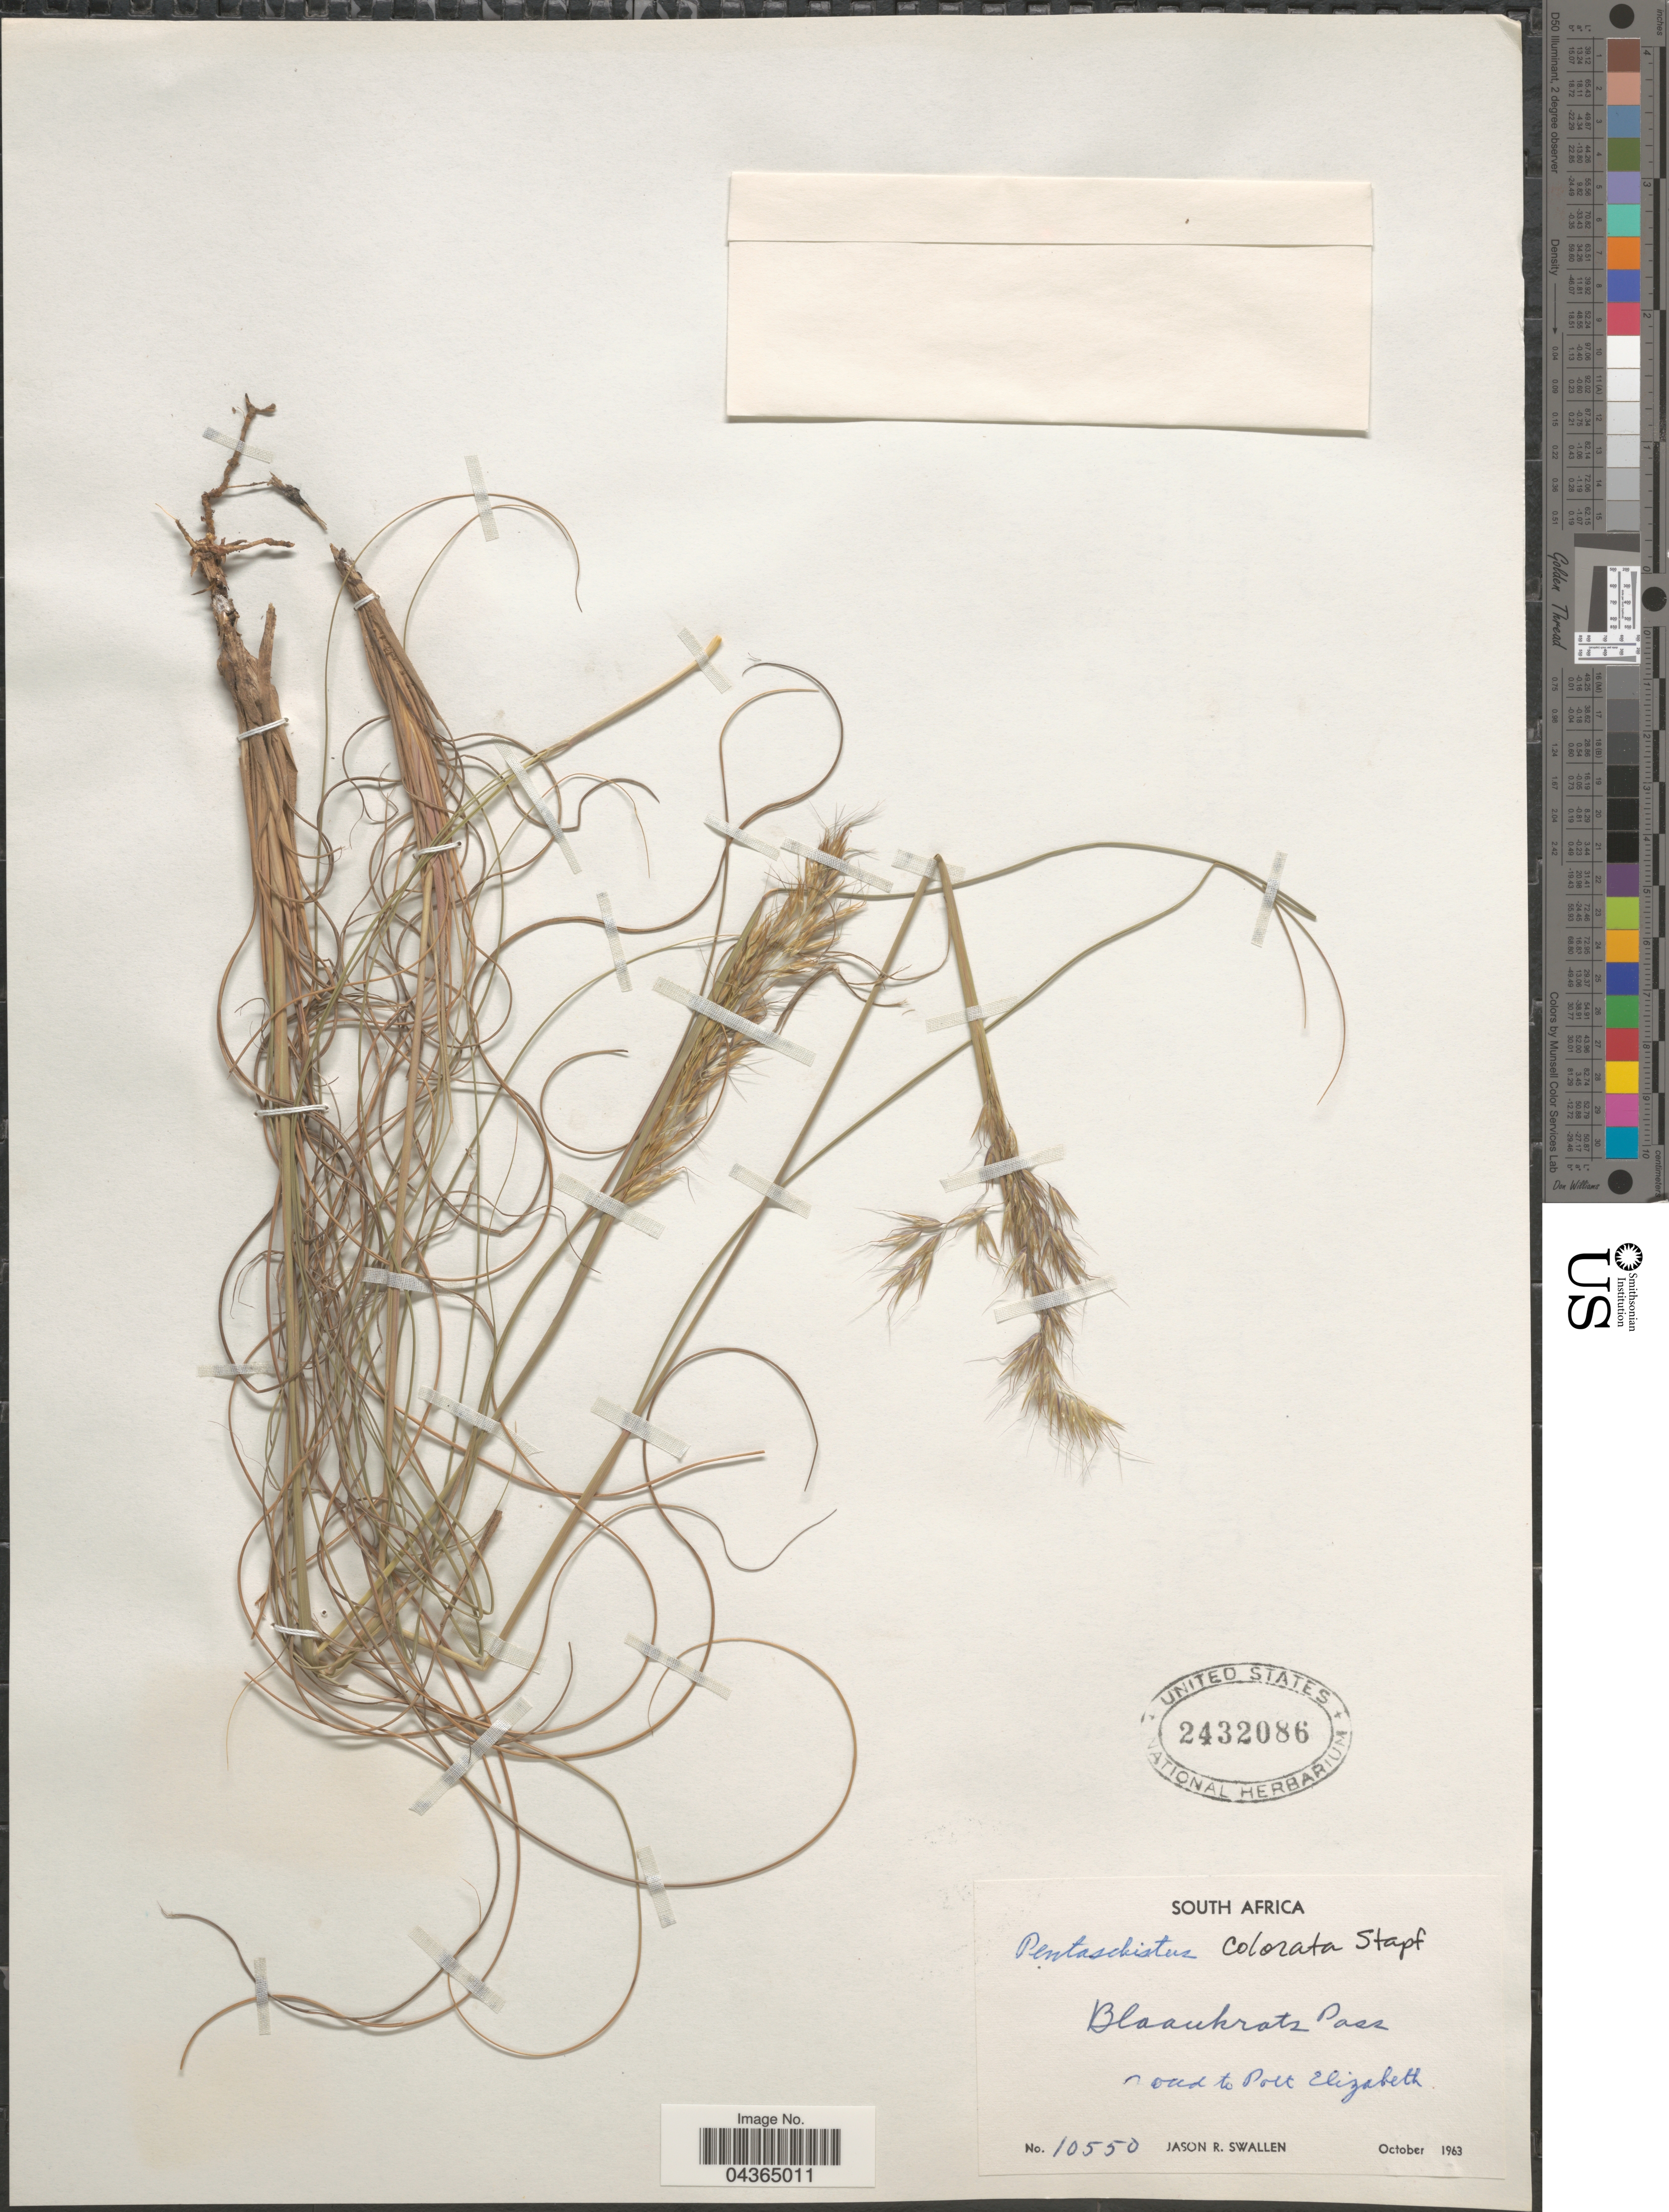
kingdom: Plantae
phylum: Tracheophyta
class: Liliopsida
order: Poales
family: Poaceae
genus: Pentameris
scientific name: Pentameris colorata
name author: (Steud.) Galley & H.P. Linder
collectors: J. R. Swallen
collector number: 10550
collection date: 1963-10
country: South Africa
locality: Blaaukrats Pass. Road to Port Elizabeth.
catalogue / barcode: US 2432086